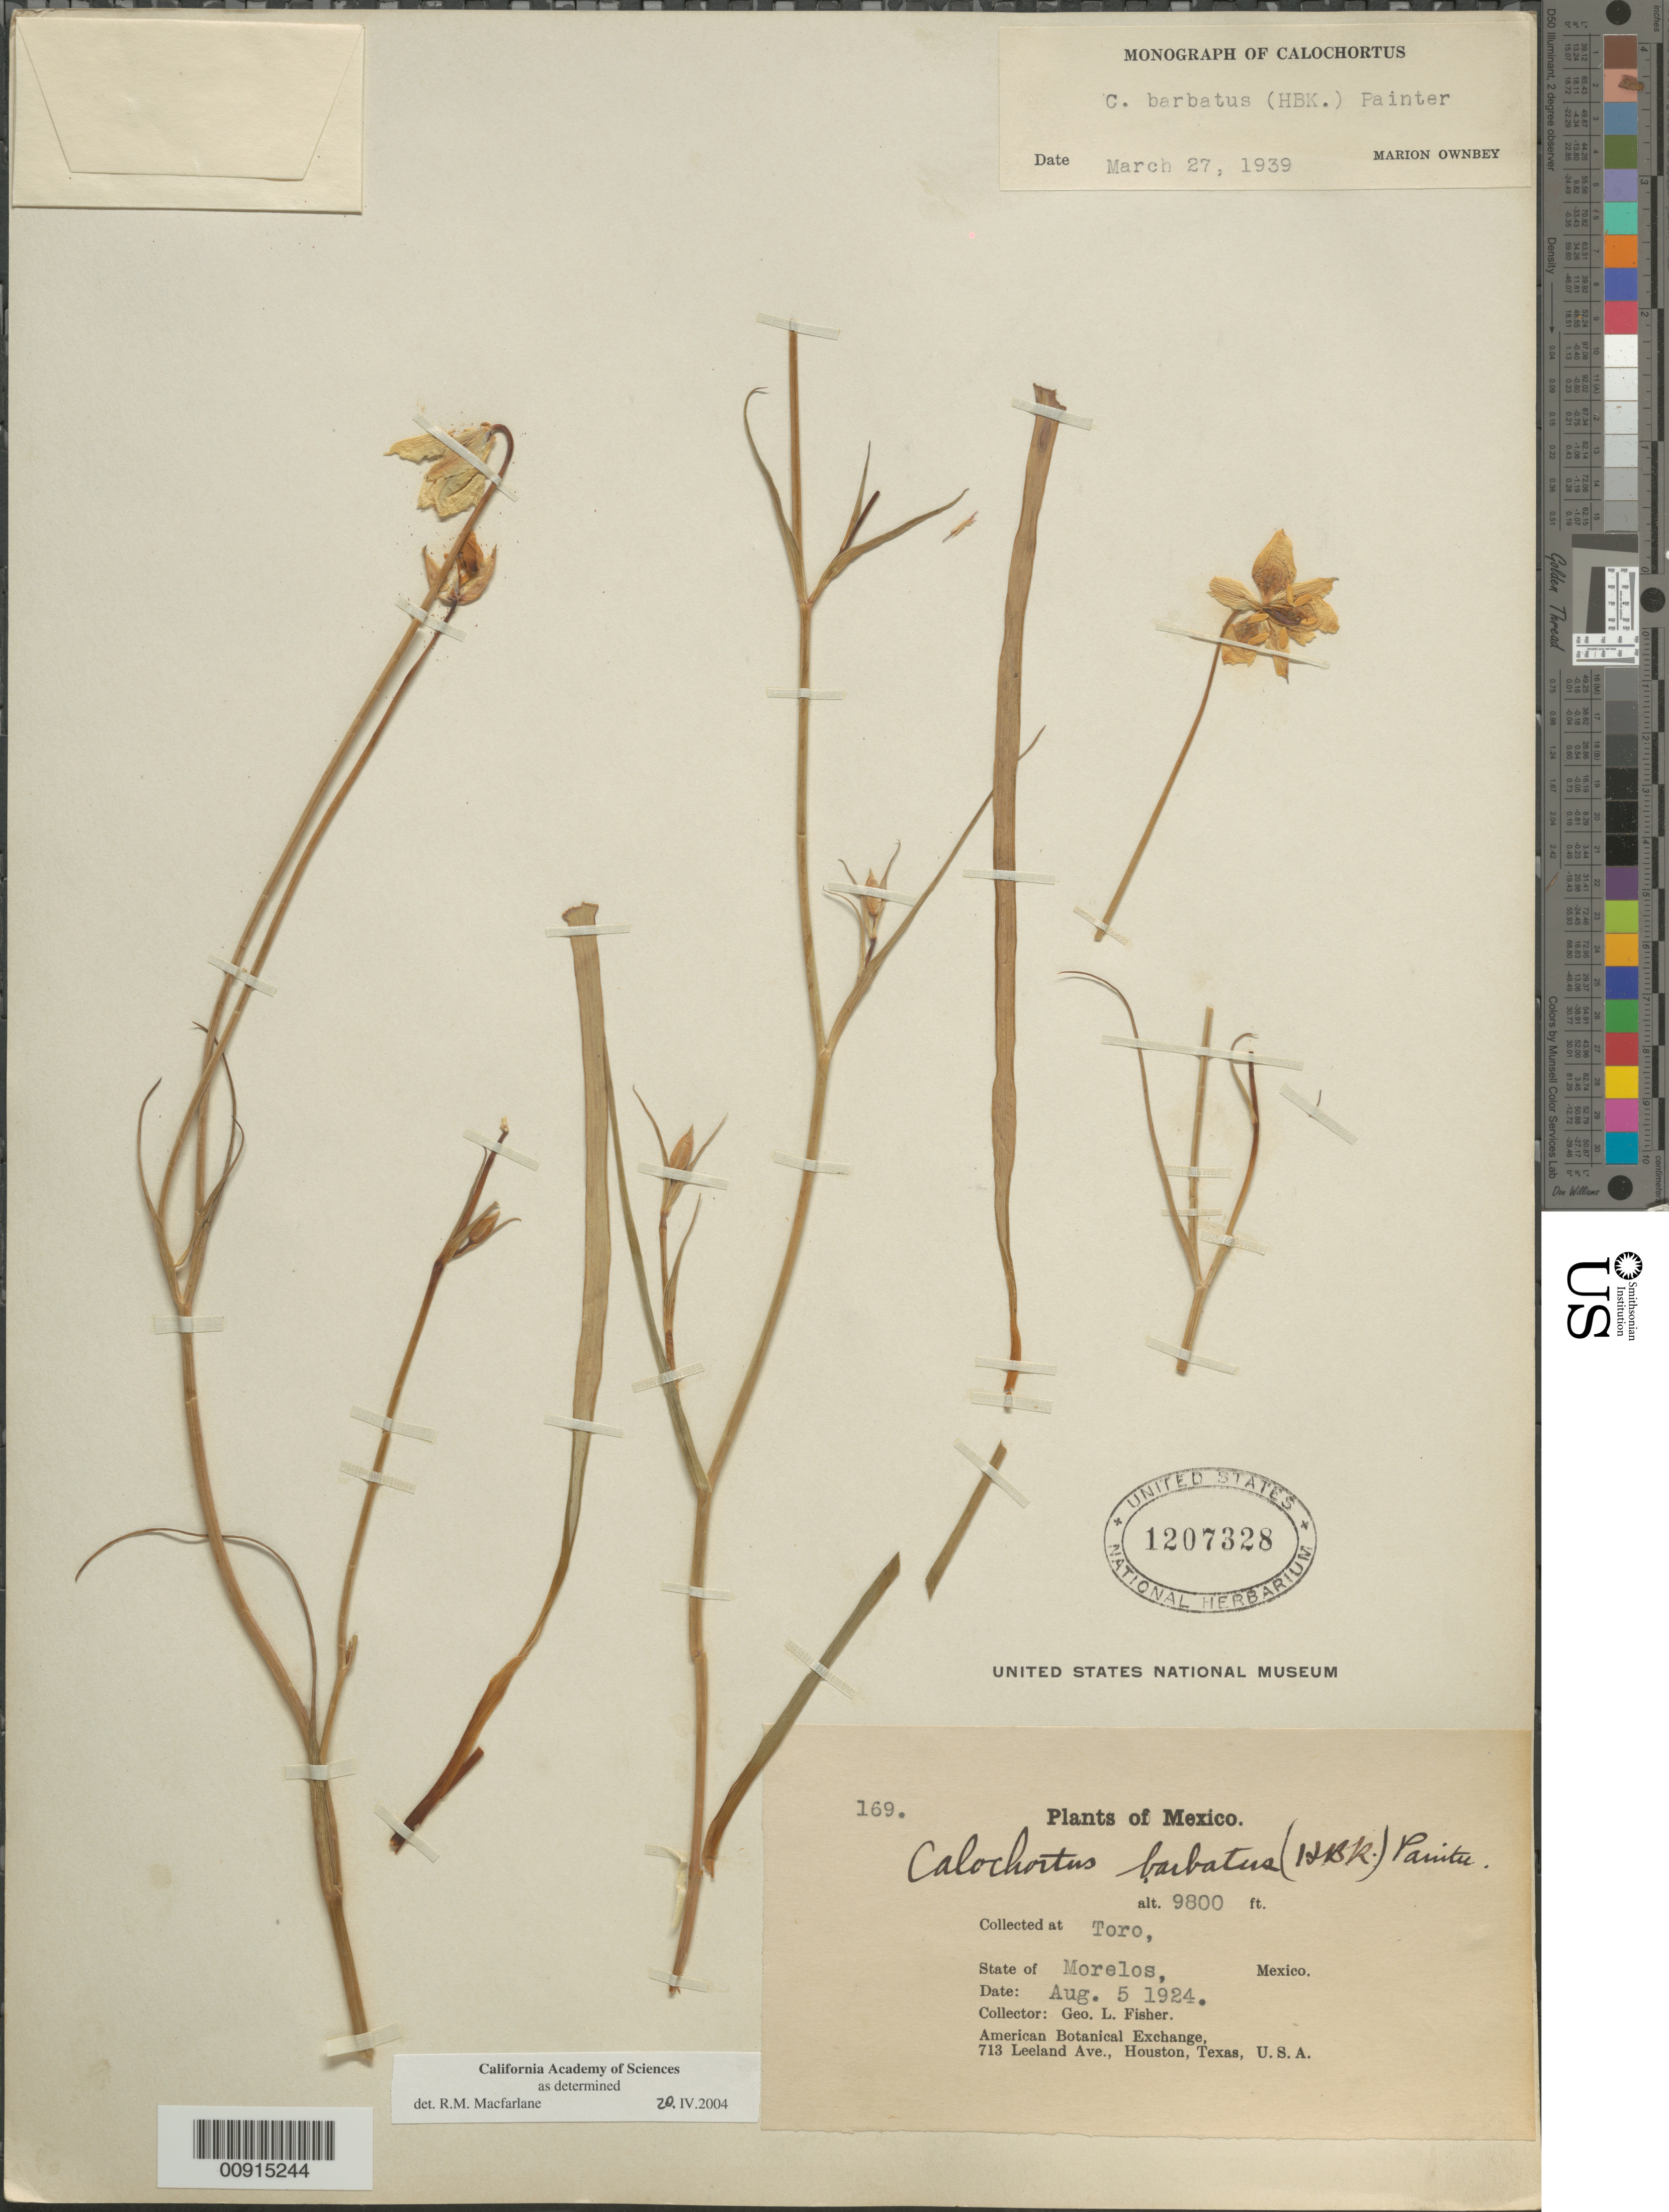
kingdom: Plantae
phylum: Tracheophyta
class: Liliopsida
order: Liliales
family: Liliaceae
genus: Calochortus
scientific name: Calochortus barbatus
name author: (Kunth) J.H. Painter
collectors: G. L. Fisher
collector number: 169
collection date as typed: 05 Aug 1924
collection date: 1924-08-05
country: Mexico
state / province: Morelos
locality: Toro, State of Morelos.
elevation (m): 2987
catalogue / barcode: US 1207328